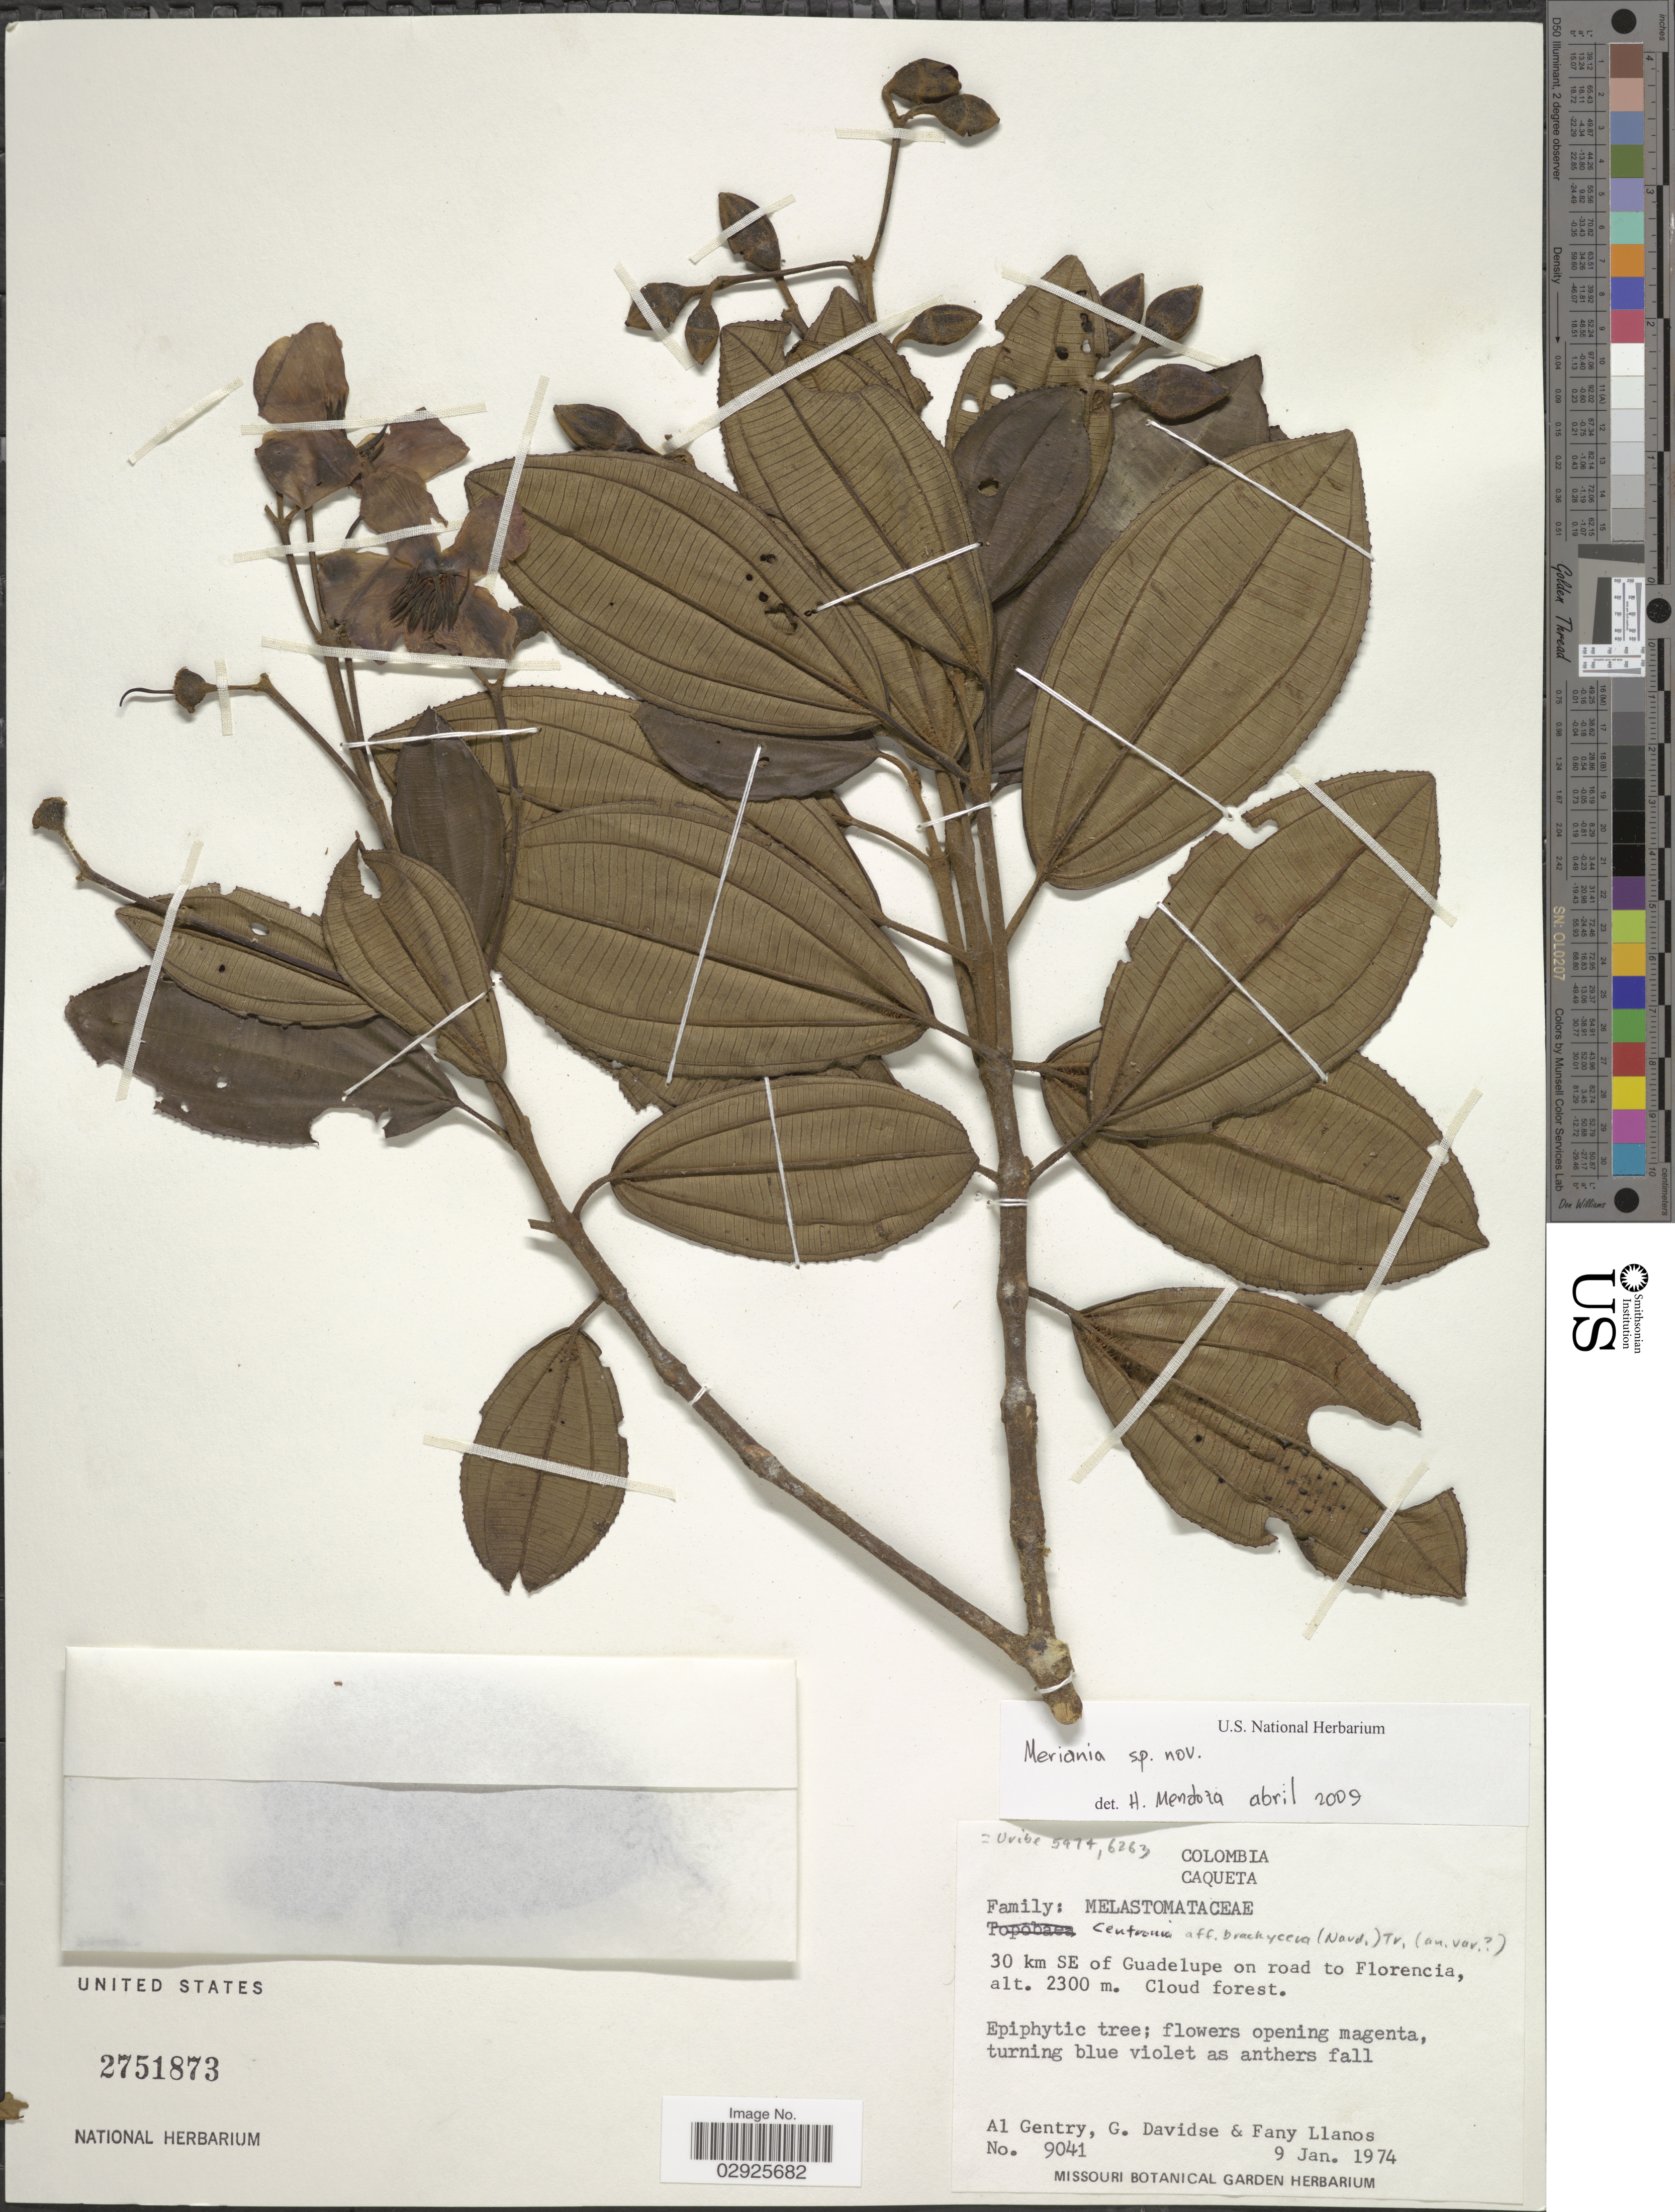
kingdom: Plantae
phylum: Tracheophyta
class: Magnoliopsida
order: Myrtales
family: Melastomataceae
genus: Meriania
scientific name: Meriania aguaditensis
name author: H. Mend. & Fern. Alonso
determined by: Posada- Herrera, F. M.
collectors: A. H. Gentry, G. Davidse & F. Llanos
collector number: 9041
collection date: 1974-01-09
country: Colombia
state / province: Caquetá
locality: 30 km SE of Guadalupe on road to Florencia.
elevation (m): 2300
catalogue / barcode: US 2751873